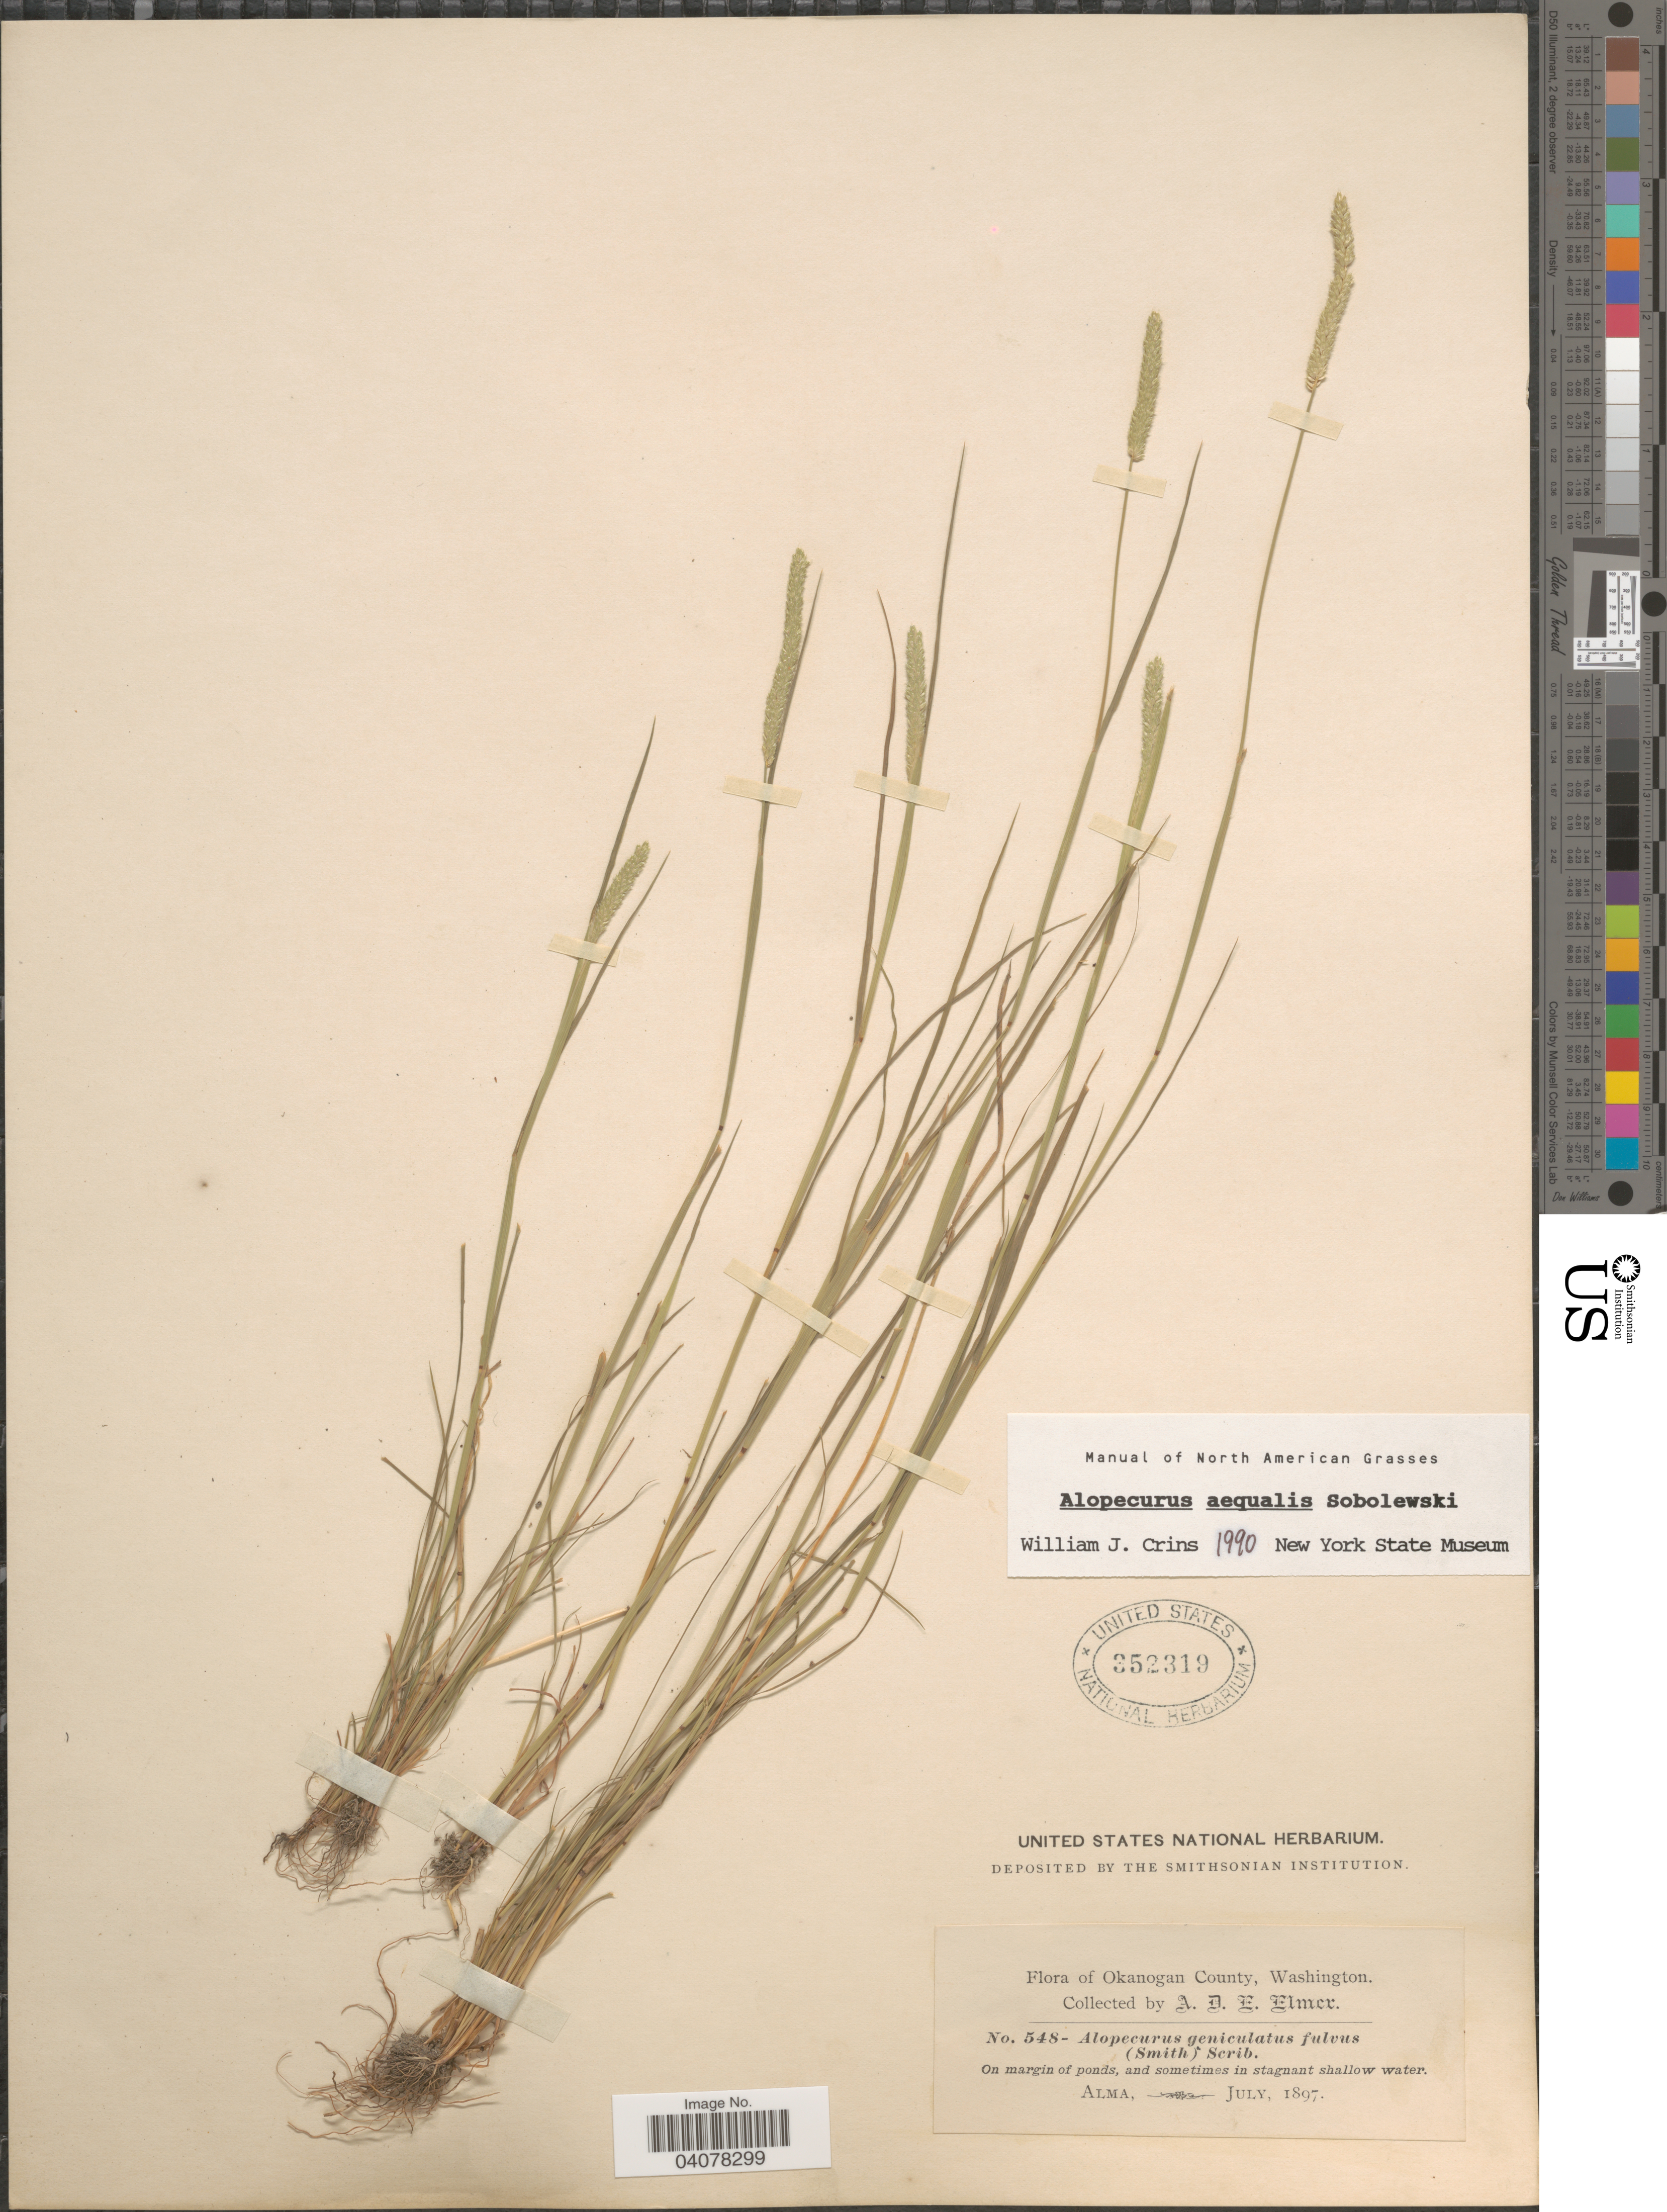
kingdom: Plantae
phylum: Tracheophyta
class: Liliopsida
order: Poales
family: Poaceae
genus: Alopecurus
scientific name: Alopecurus aequalis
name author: Sobol.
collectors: A. D. E. Elmer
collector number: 548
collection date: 1897-07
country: United States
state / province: Washington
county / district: Okanogan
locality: Okanogan County. Alma.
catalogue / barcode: US 352319